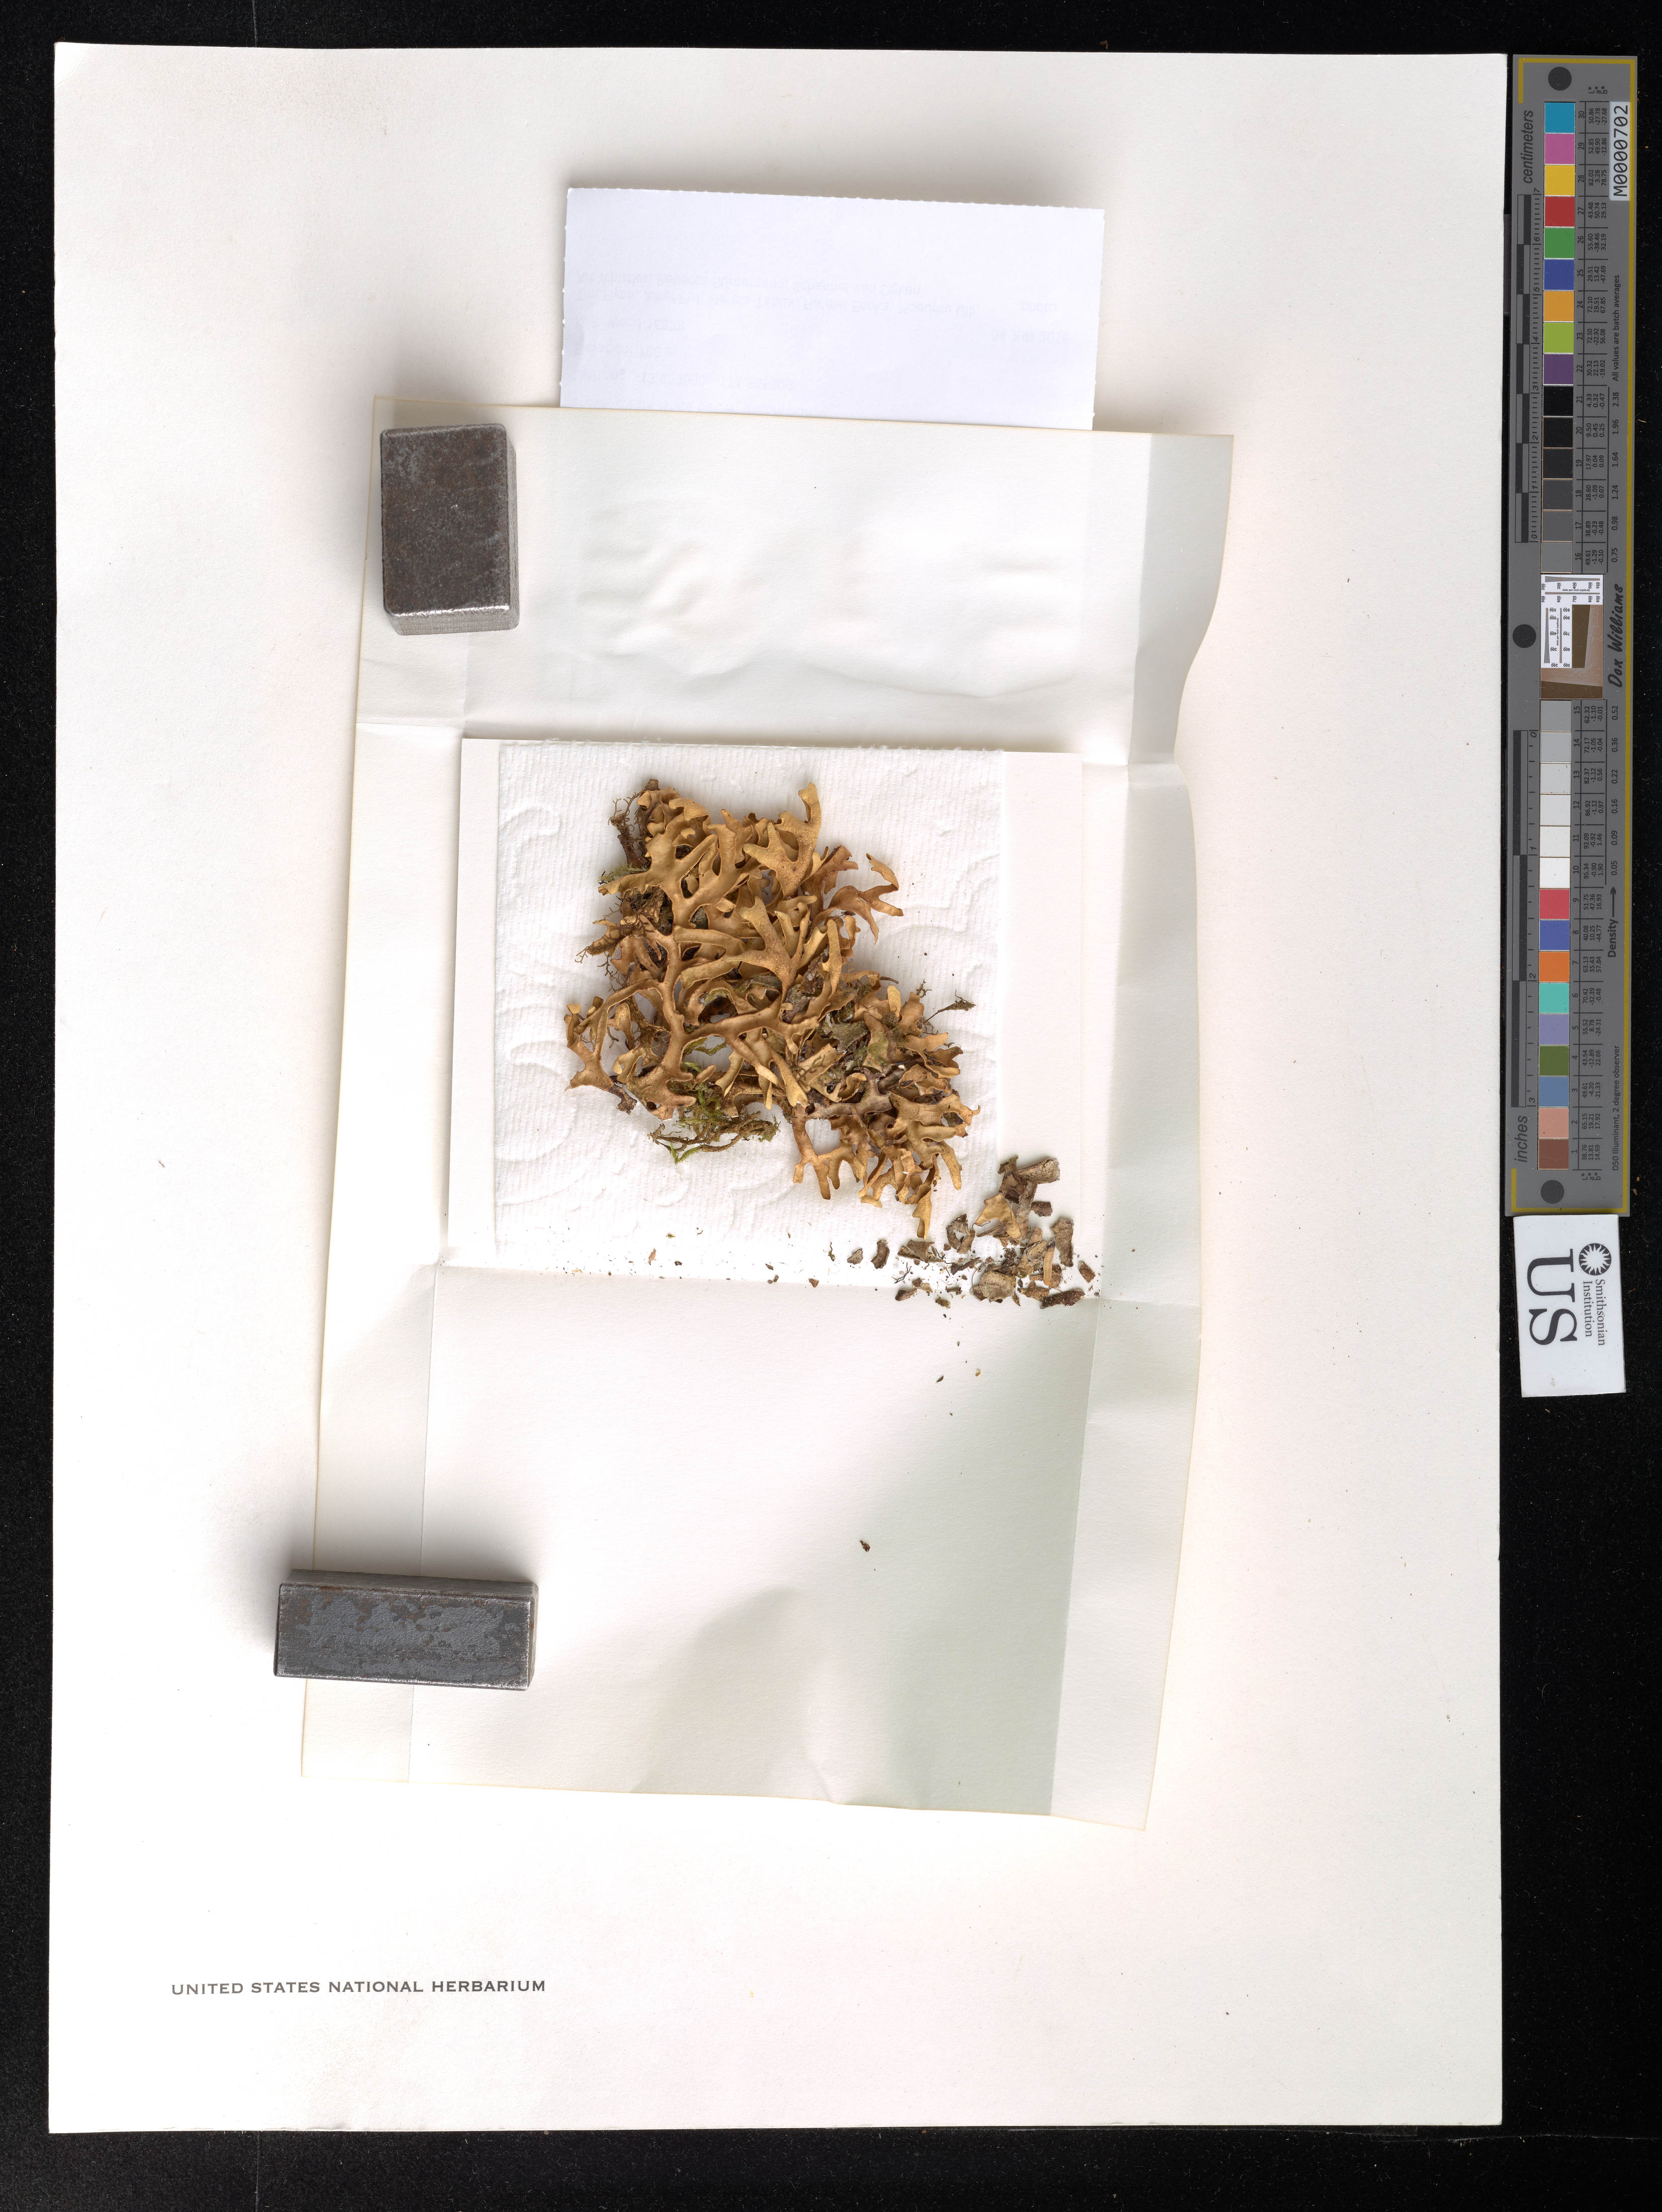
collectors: K. R. Wood et al.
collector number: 16878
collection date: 2016-06-04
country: Samoa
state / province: Vaa-O-Fonoti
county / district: Upolu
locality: Mt Fao, above Saletele Village.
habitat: Lowland wet forest w/ Inocarpus fagifer, Geniostoma rupestre, Ficus tinctoria, Astronidium subcordata, et al.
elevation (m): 700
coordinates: -13.923000, -171.565000